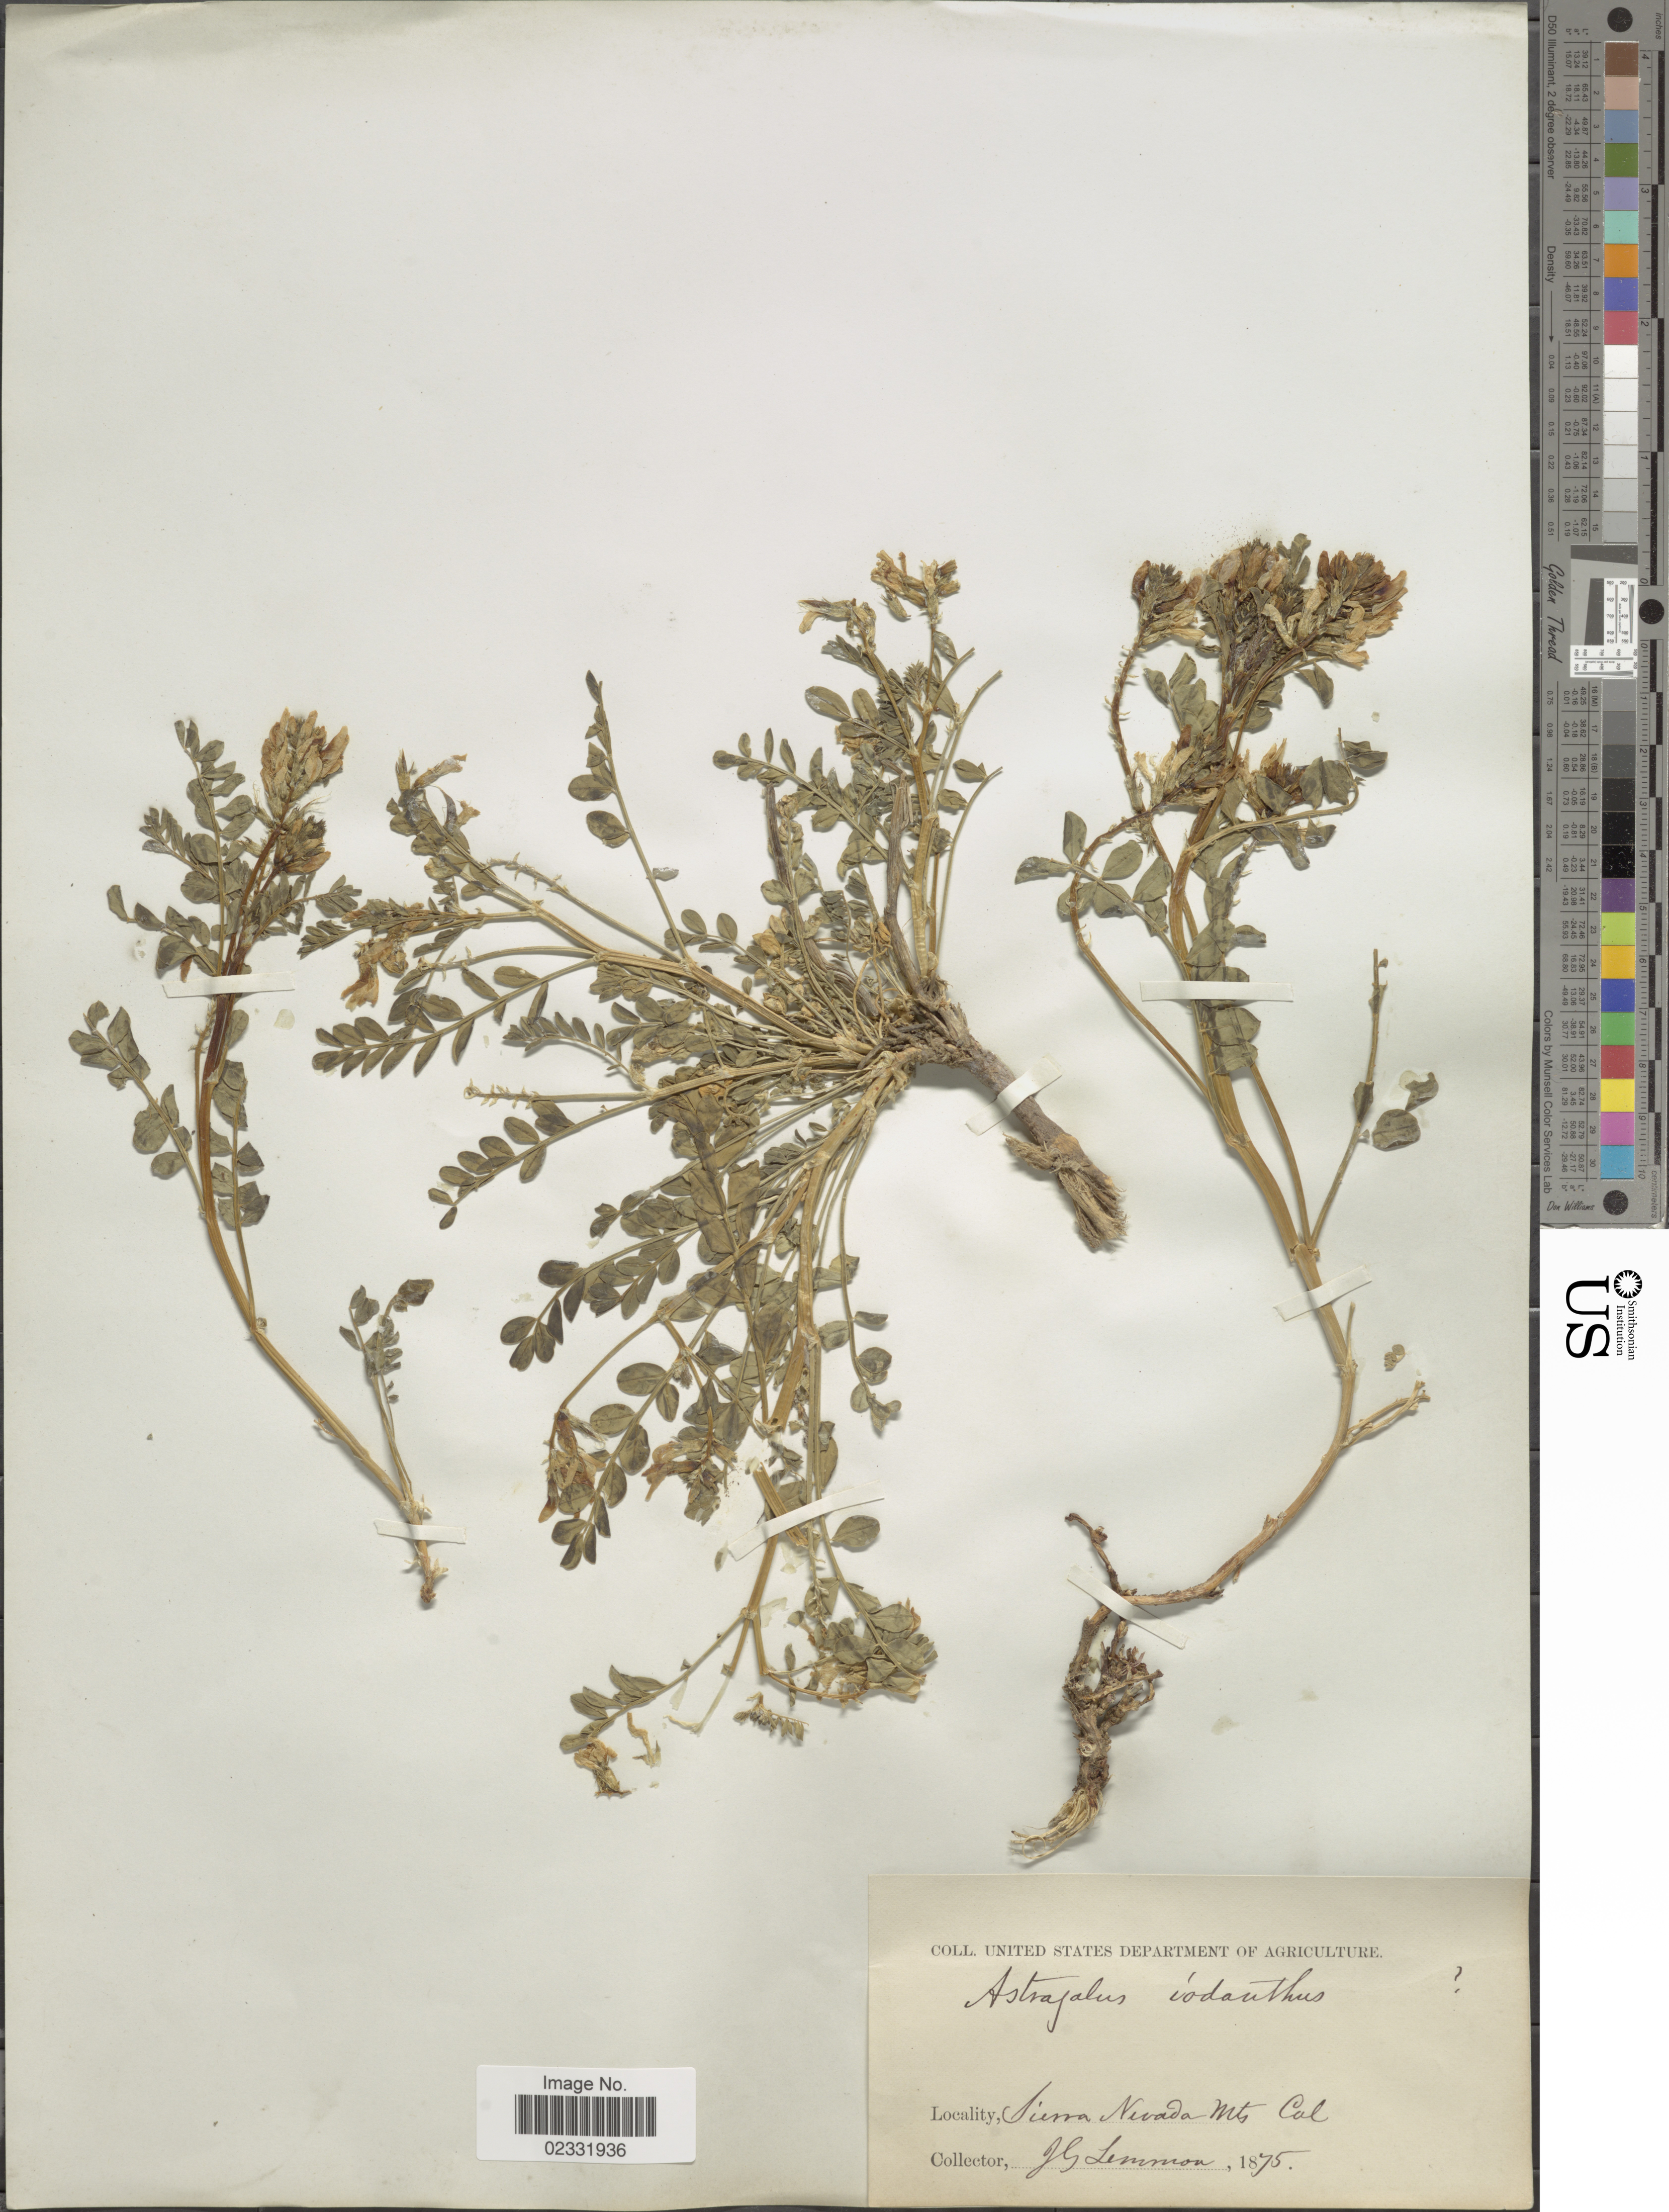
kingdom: Plantae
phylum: Tracheophyta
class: Magnoliopsida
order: Fabales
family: Fabaceae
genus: Astragalus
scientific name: Astragalus iodanthus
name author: S. Watson in C. King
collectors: J. Lemmon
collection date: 1875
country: United States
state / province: California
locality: Sierra Nevada Mts., Cal.